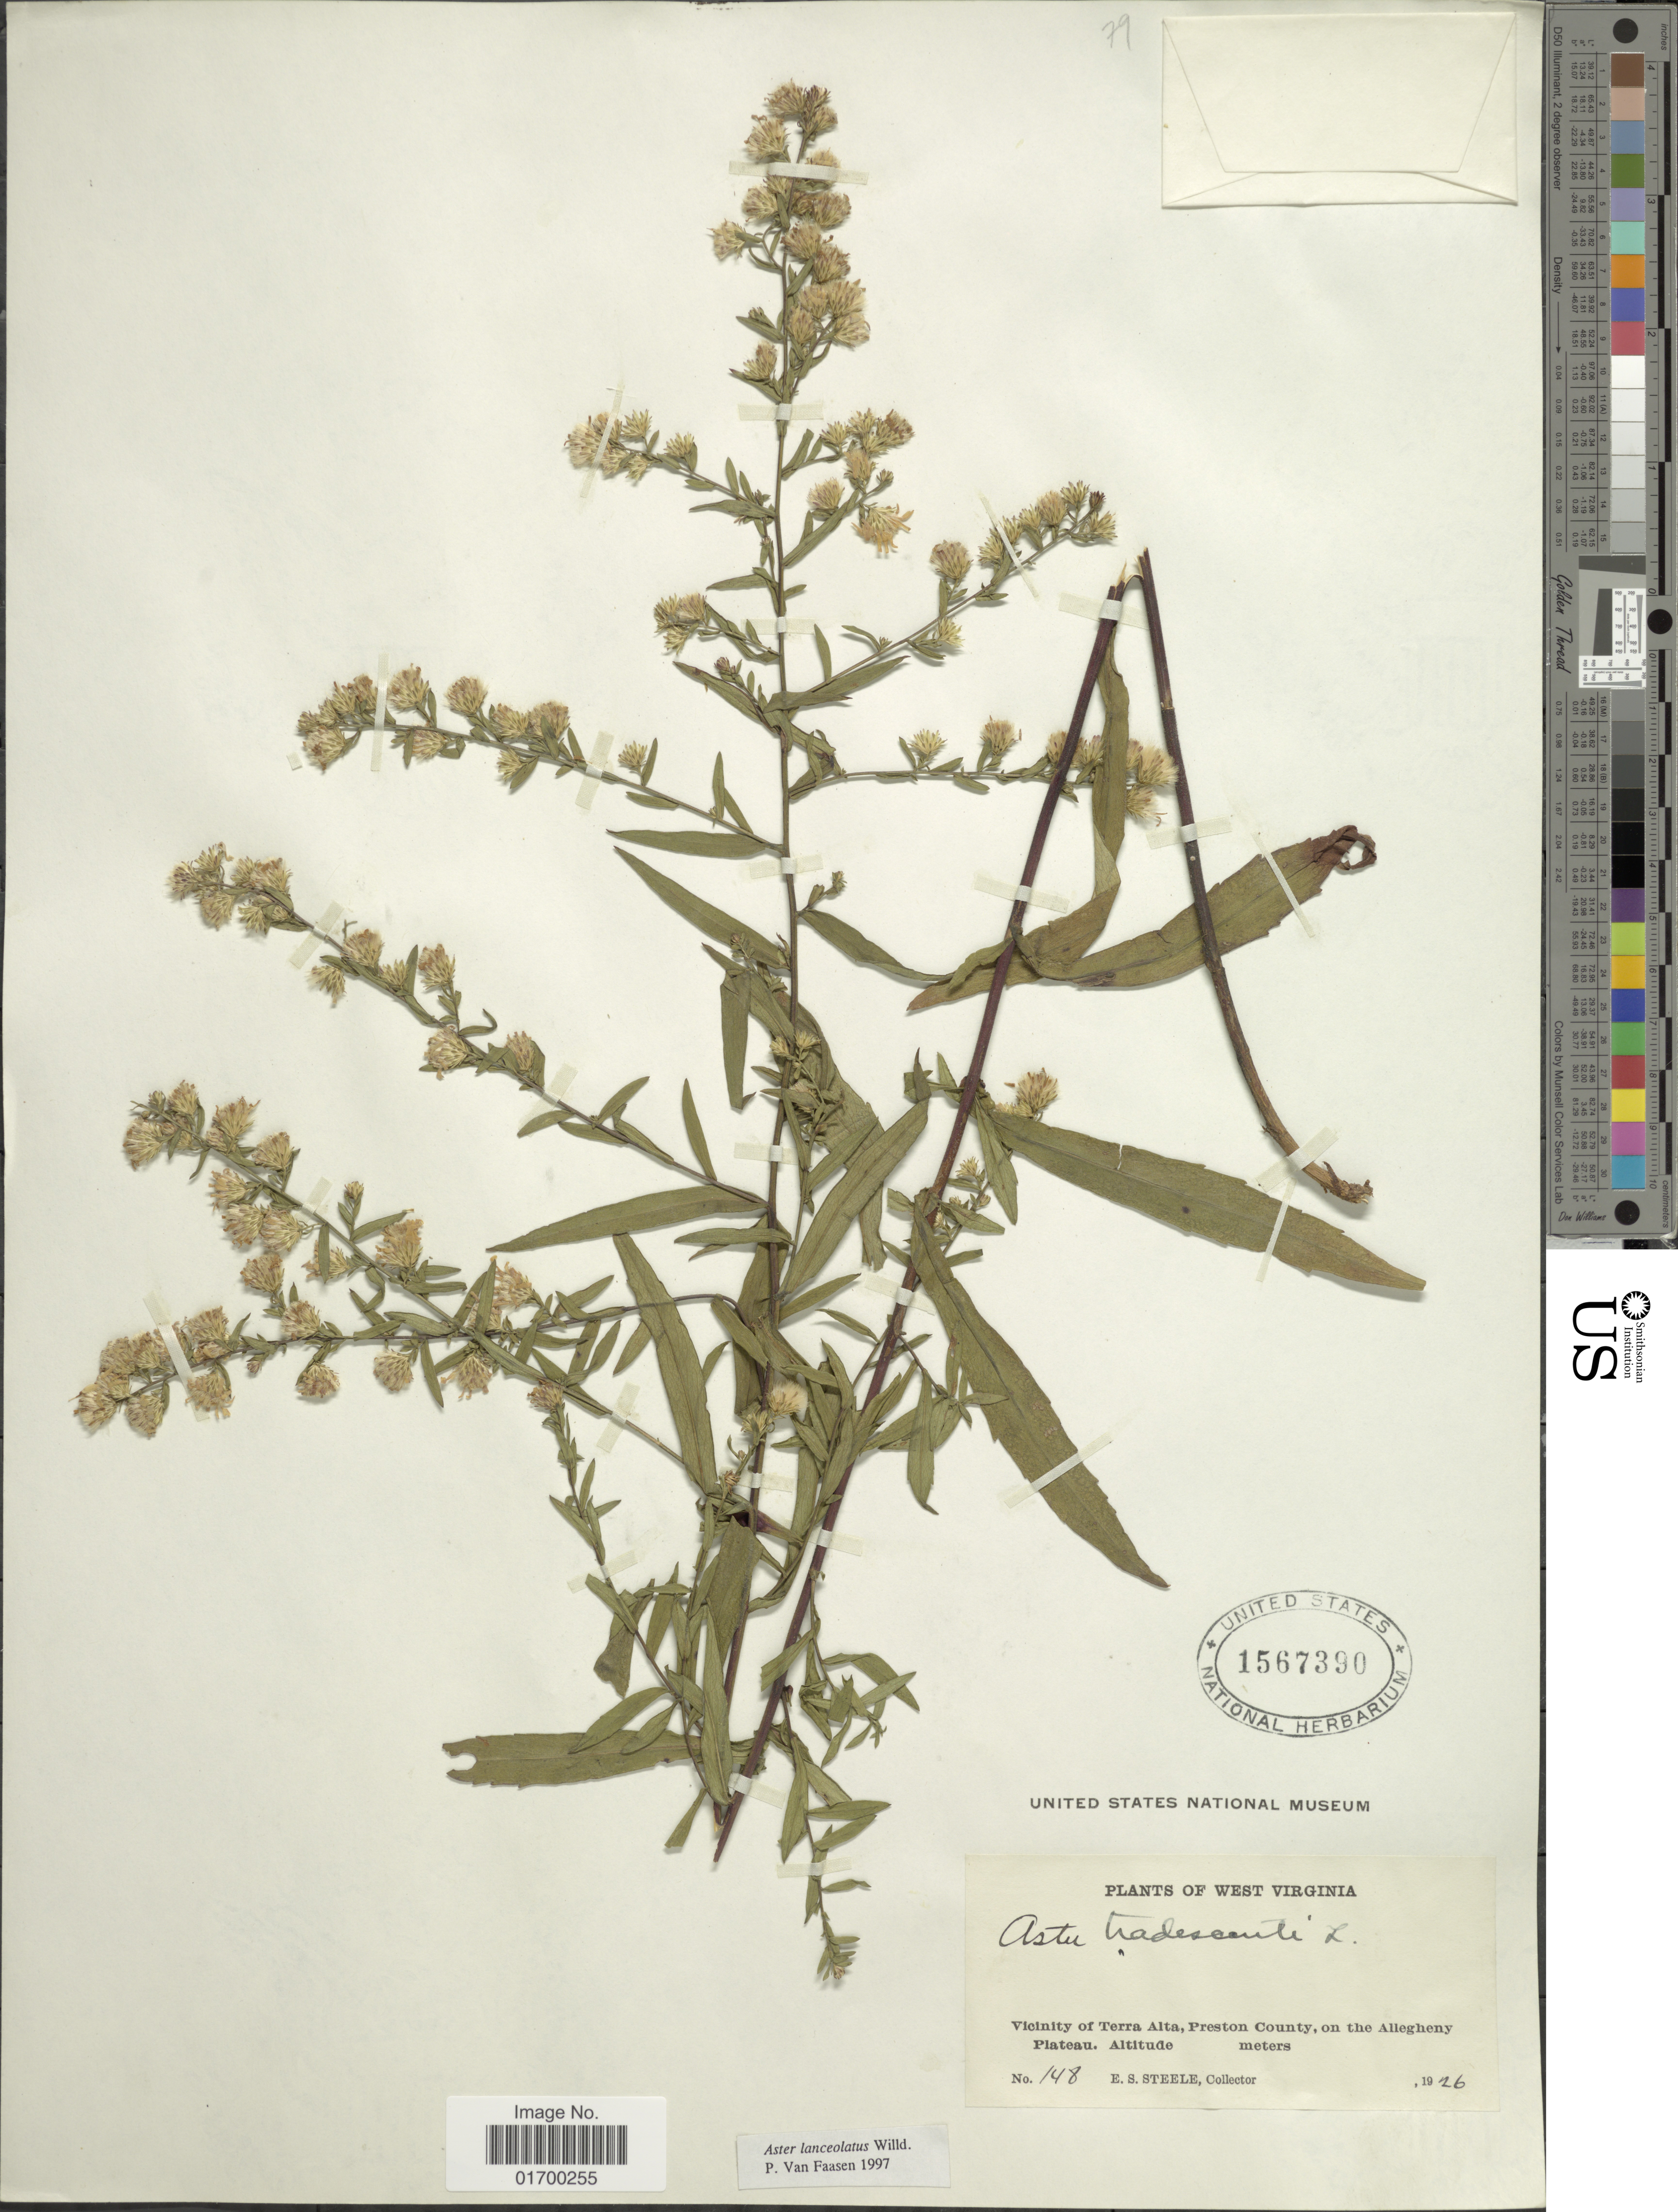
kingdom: Plantae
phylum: Tracheophyta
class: Magnoliopsida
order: Asterales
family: Asteraceae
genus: Symphyotrichum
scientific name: Symphyotrichum lanceolatum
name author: (Willd.) G.L. Nesom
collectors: E. Steele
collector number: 148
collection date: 1926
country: United States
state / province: West Virginia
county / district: Preston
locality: Vicinity of Terra Alta, Preston County, on the Allegheny Plateau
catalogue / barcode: US 1567390